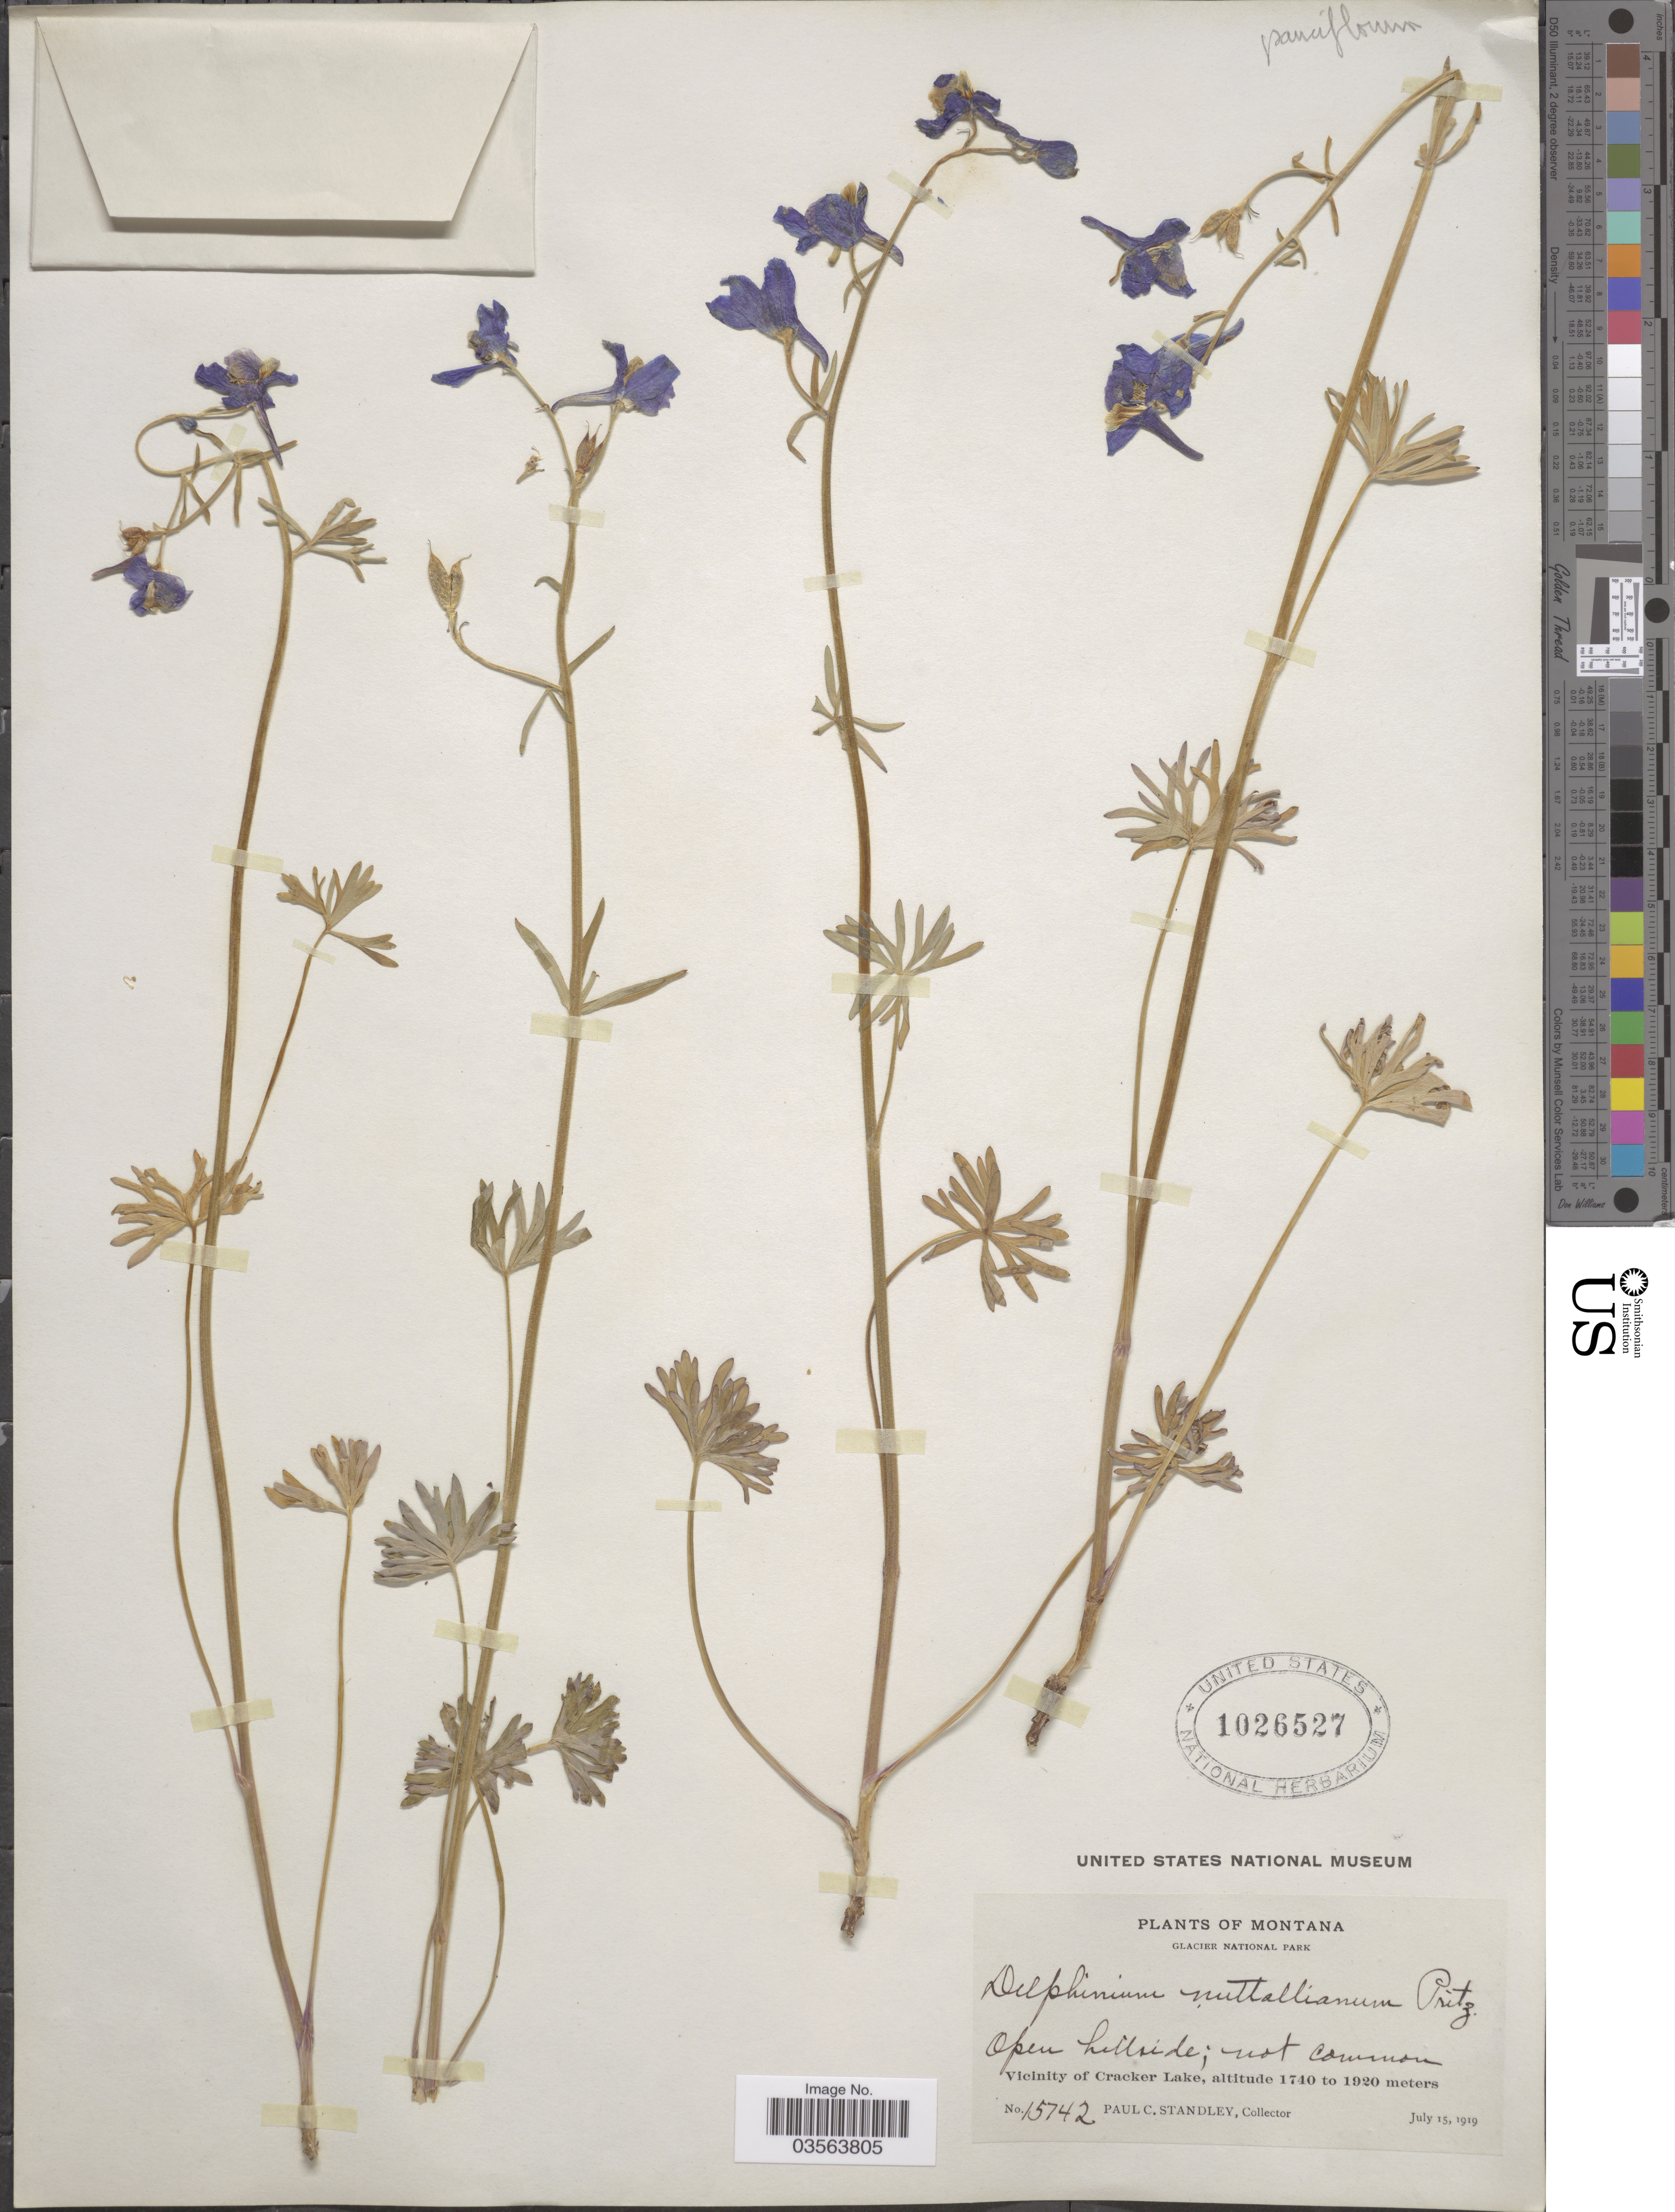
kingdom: Plantae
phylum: Tracheophyta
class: Magnoliopsida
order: Ranunculales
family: Ranunculaceae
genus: Delphinium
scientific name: Delphinium nuttallianum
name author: E. Pritz. ex Walpers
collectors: P. C. Standley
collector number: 15742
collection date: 1919-07-15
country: United States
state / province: Montana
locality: Glacier National Park. Vicinity of Cracker Lake.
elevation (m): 1740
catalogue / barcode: US 1026527